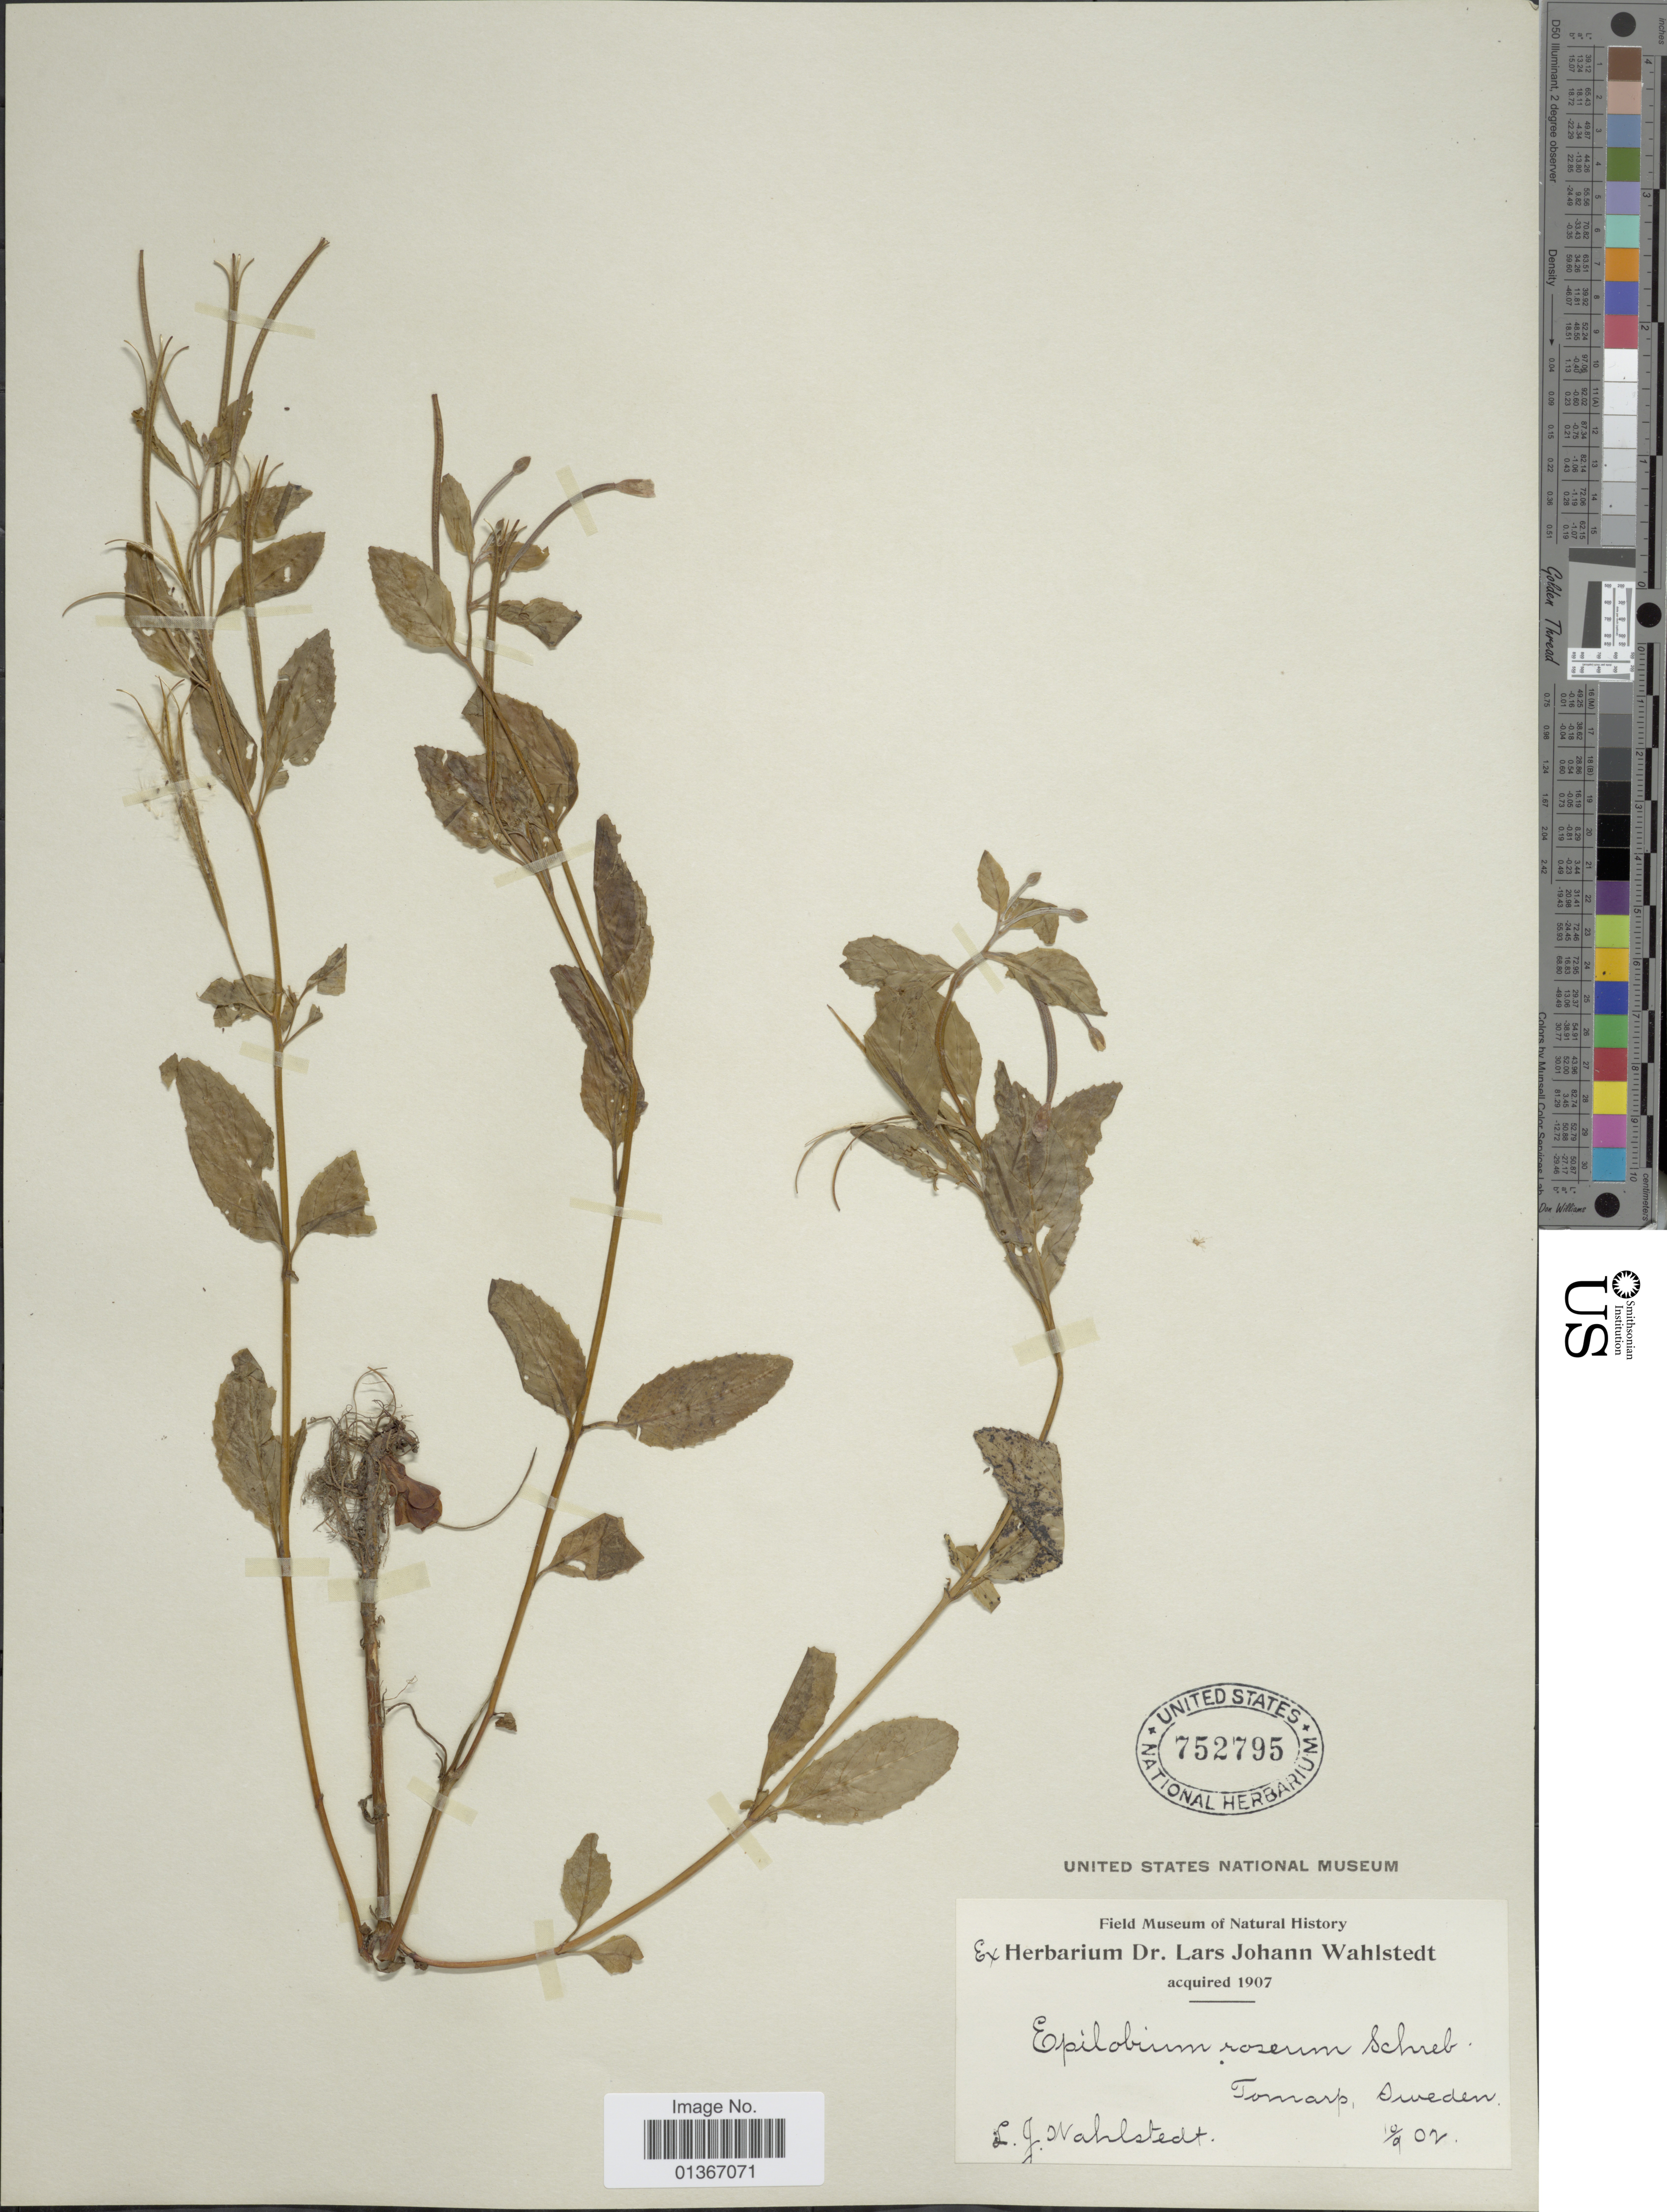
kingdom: Plantae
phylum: Tracheophyta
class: Magnoliopsida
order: Myrtales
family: Onagraceae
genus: Epilobium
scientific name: Epilobium roseum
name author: Schreb.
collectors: L. J. Wahlstedt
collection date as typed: Transcribed d/m/y: 10/9/2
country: Sweden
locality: Tomarp.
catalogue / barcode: US 752795